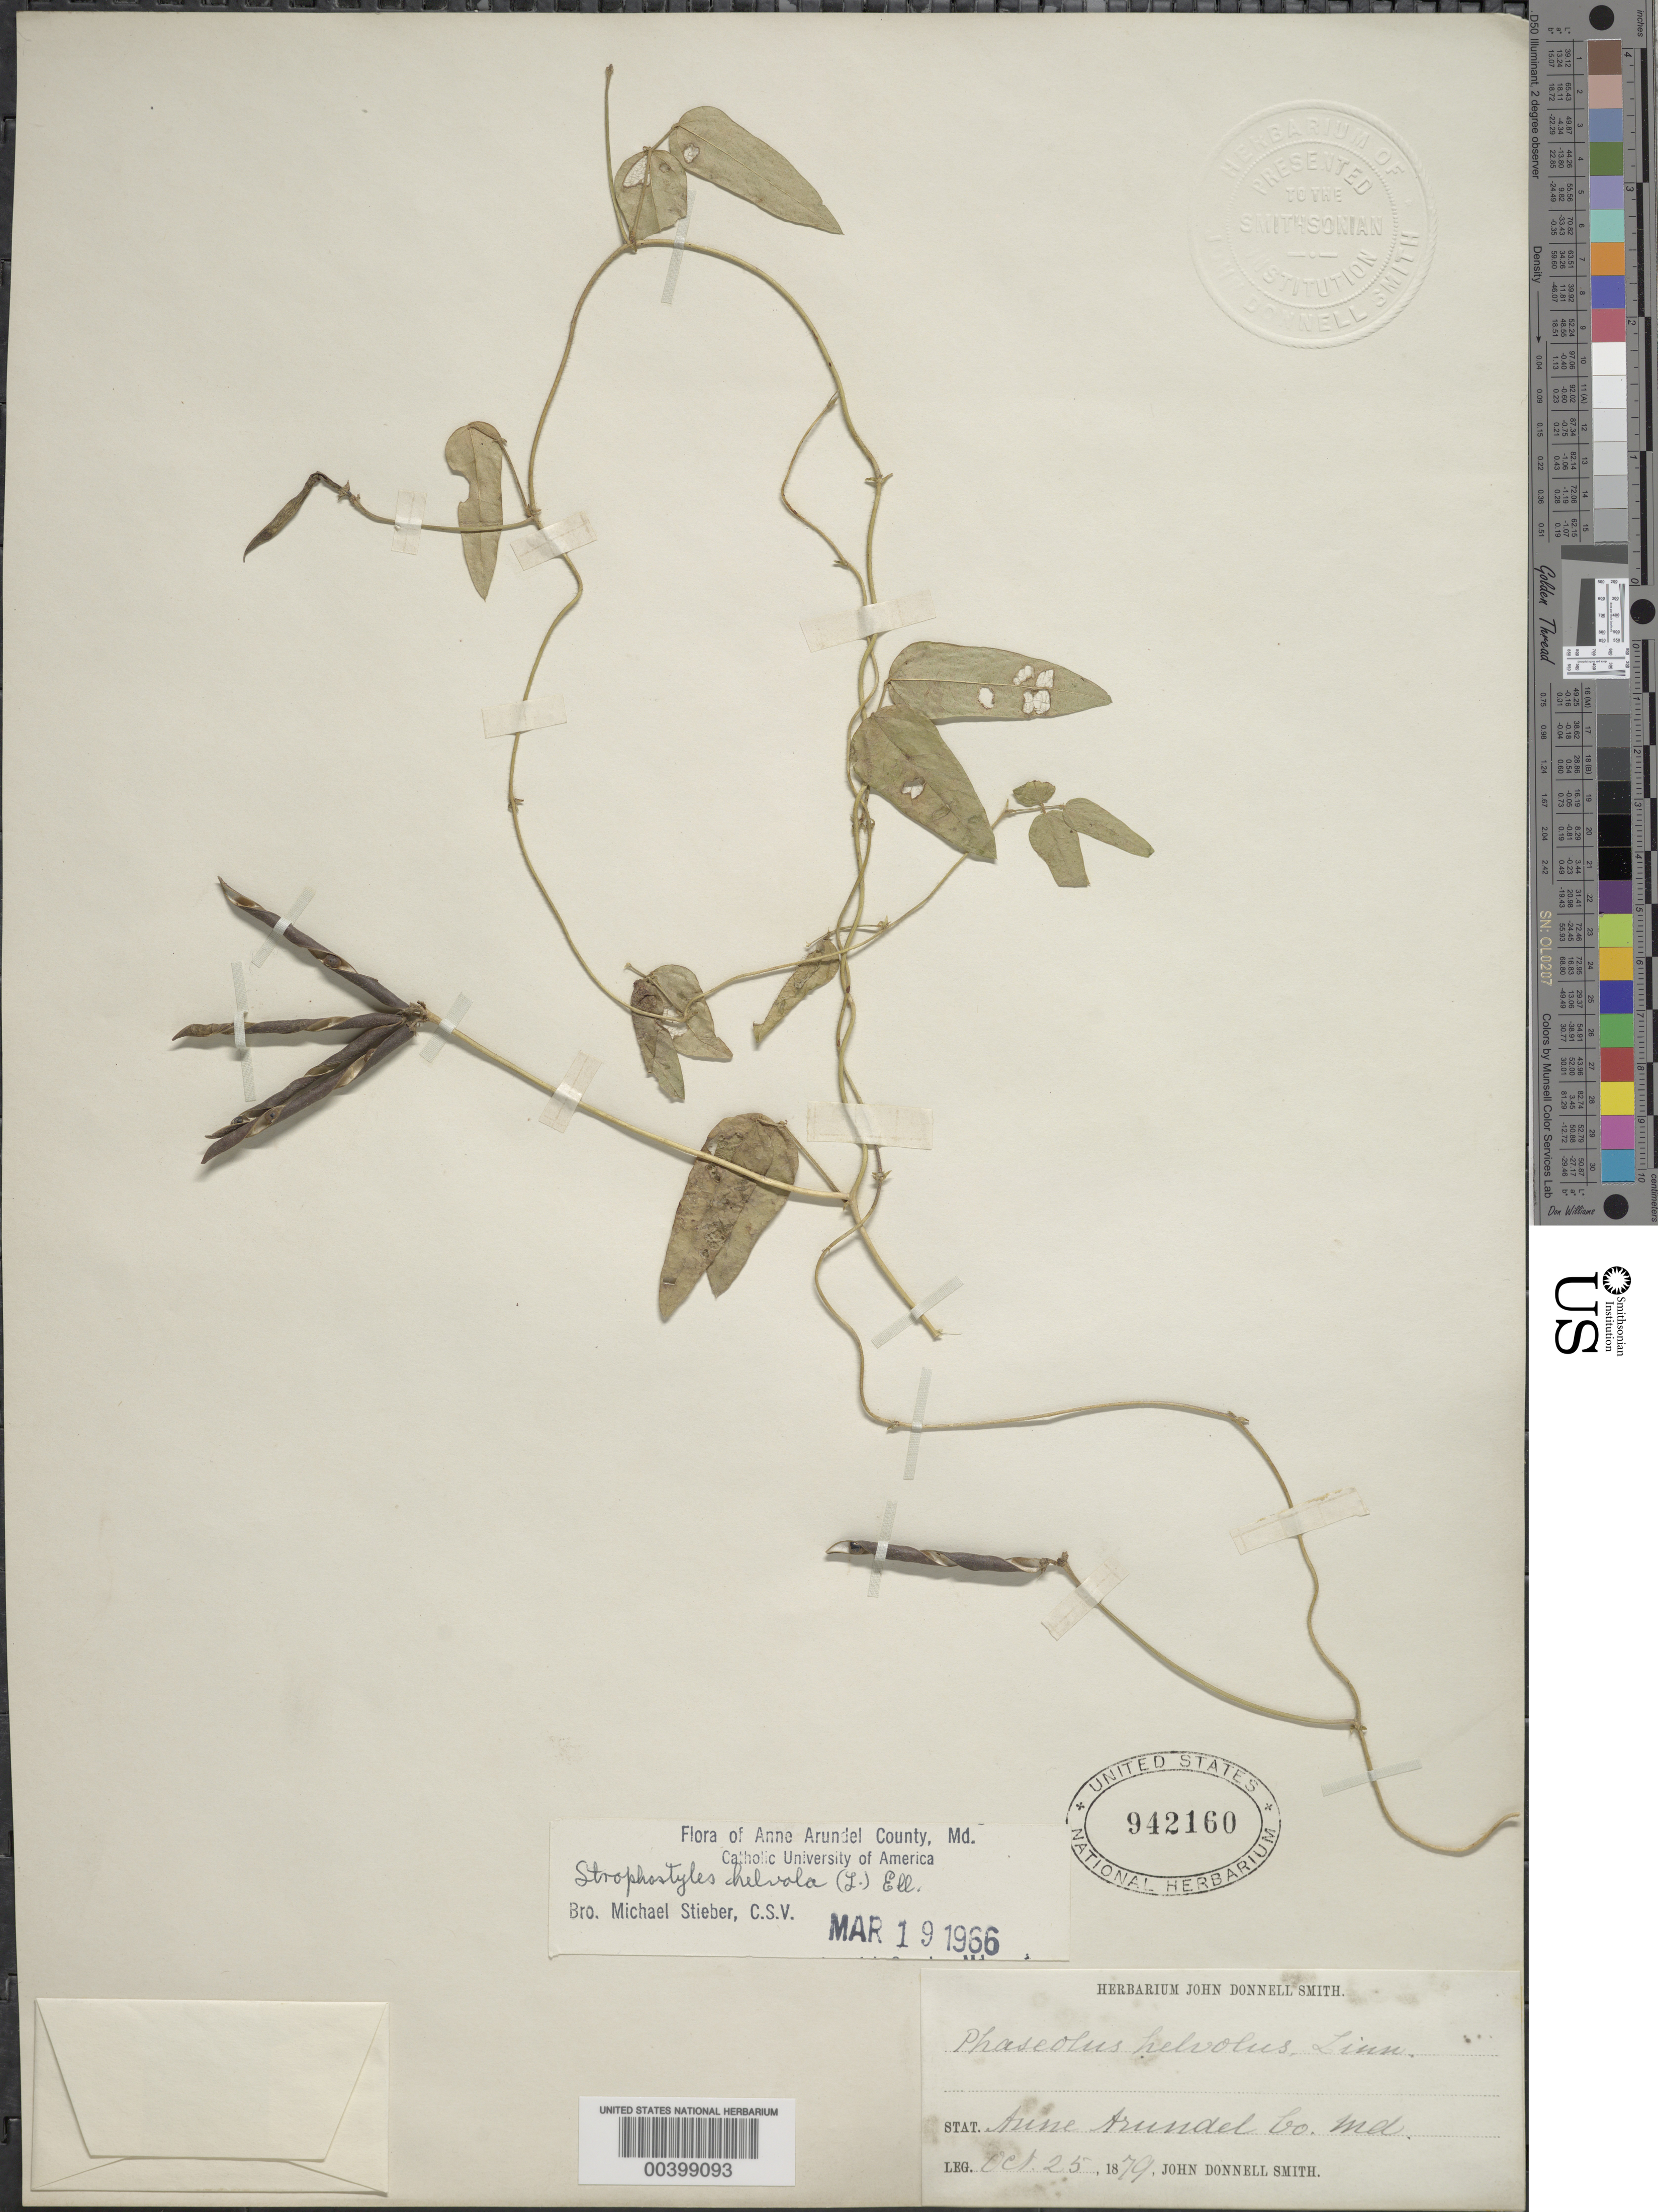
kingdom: Plantae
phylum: Tracheophyta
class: Magnoliopsida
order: Fabales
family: Fabaceae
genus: Strophostyles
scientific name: Strophostyles helvola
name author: (L.) Elliott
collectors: J. Donnell Smith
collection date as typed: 25 Oct 1879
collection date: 1879-10-25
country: United States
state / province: Maryland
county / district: Anne Arundel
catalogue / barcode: US 942160